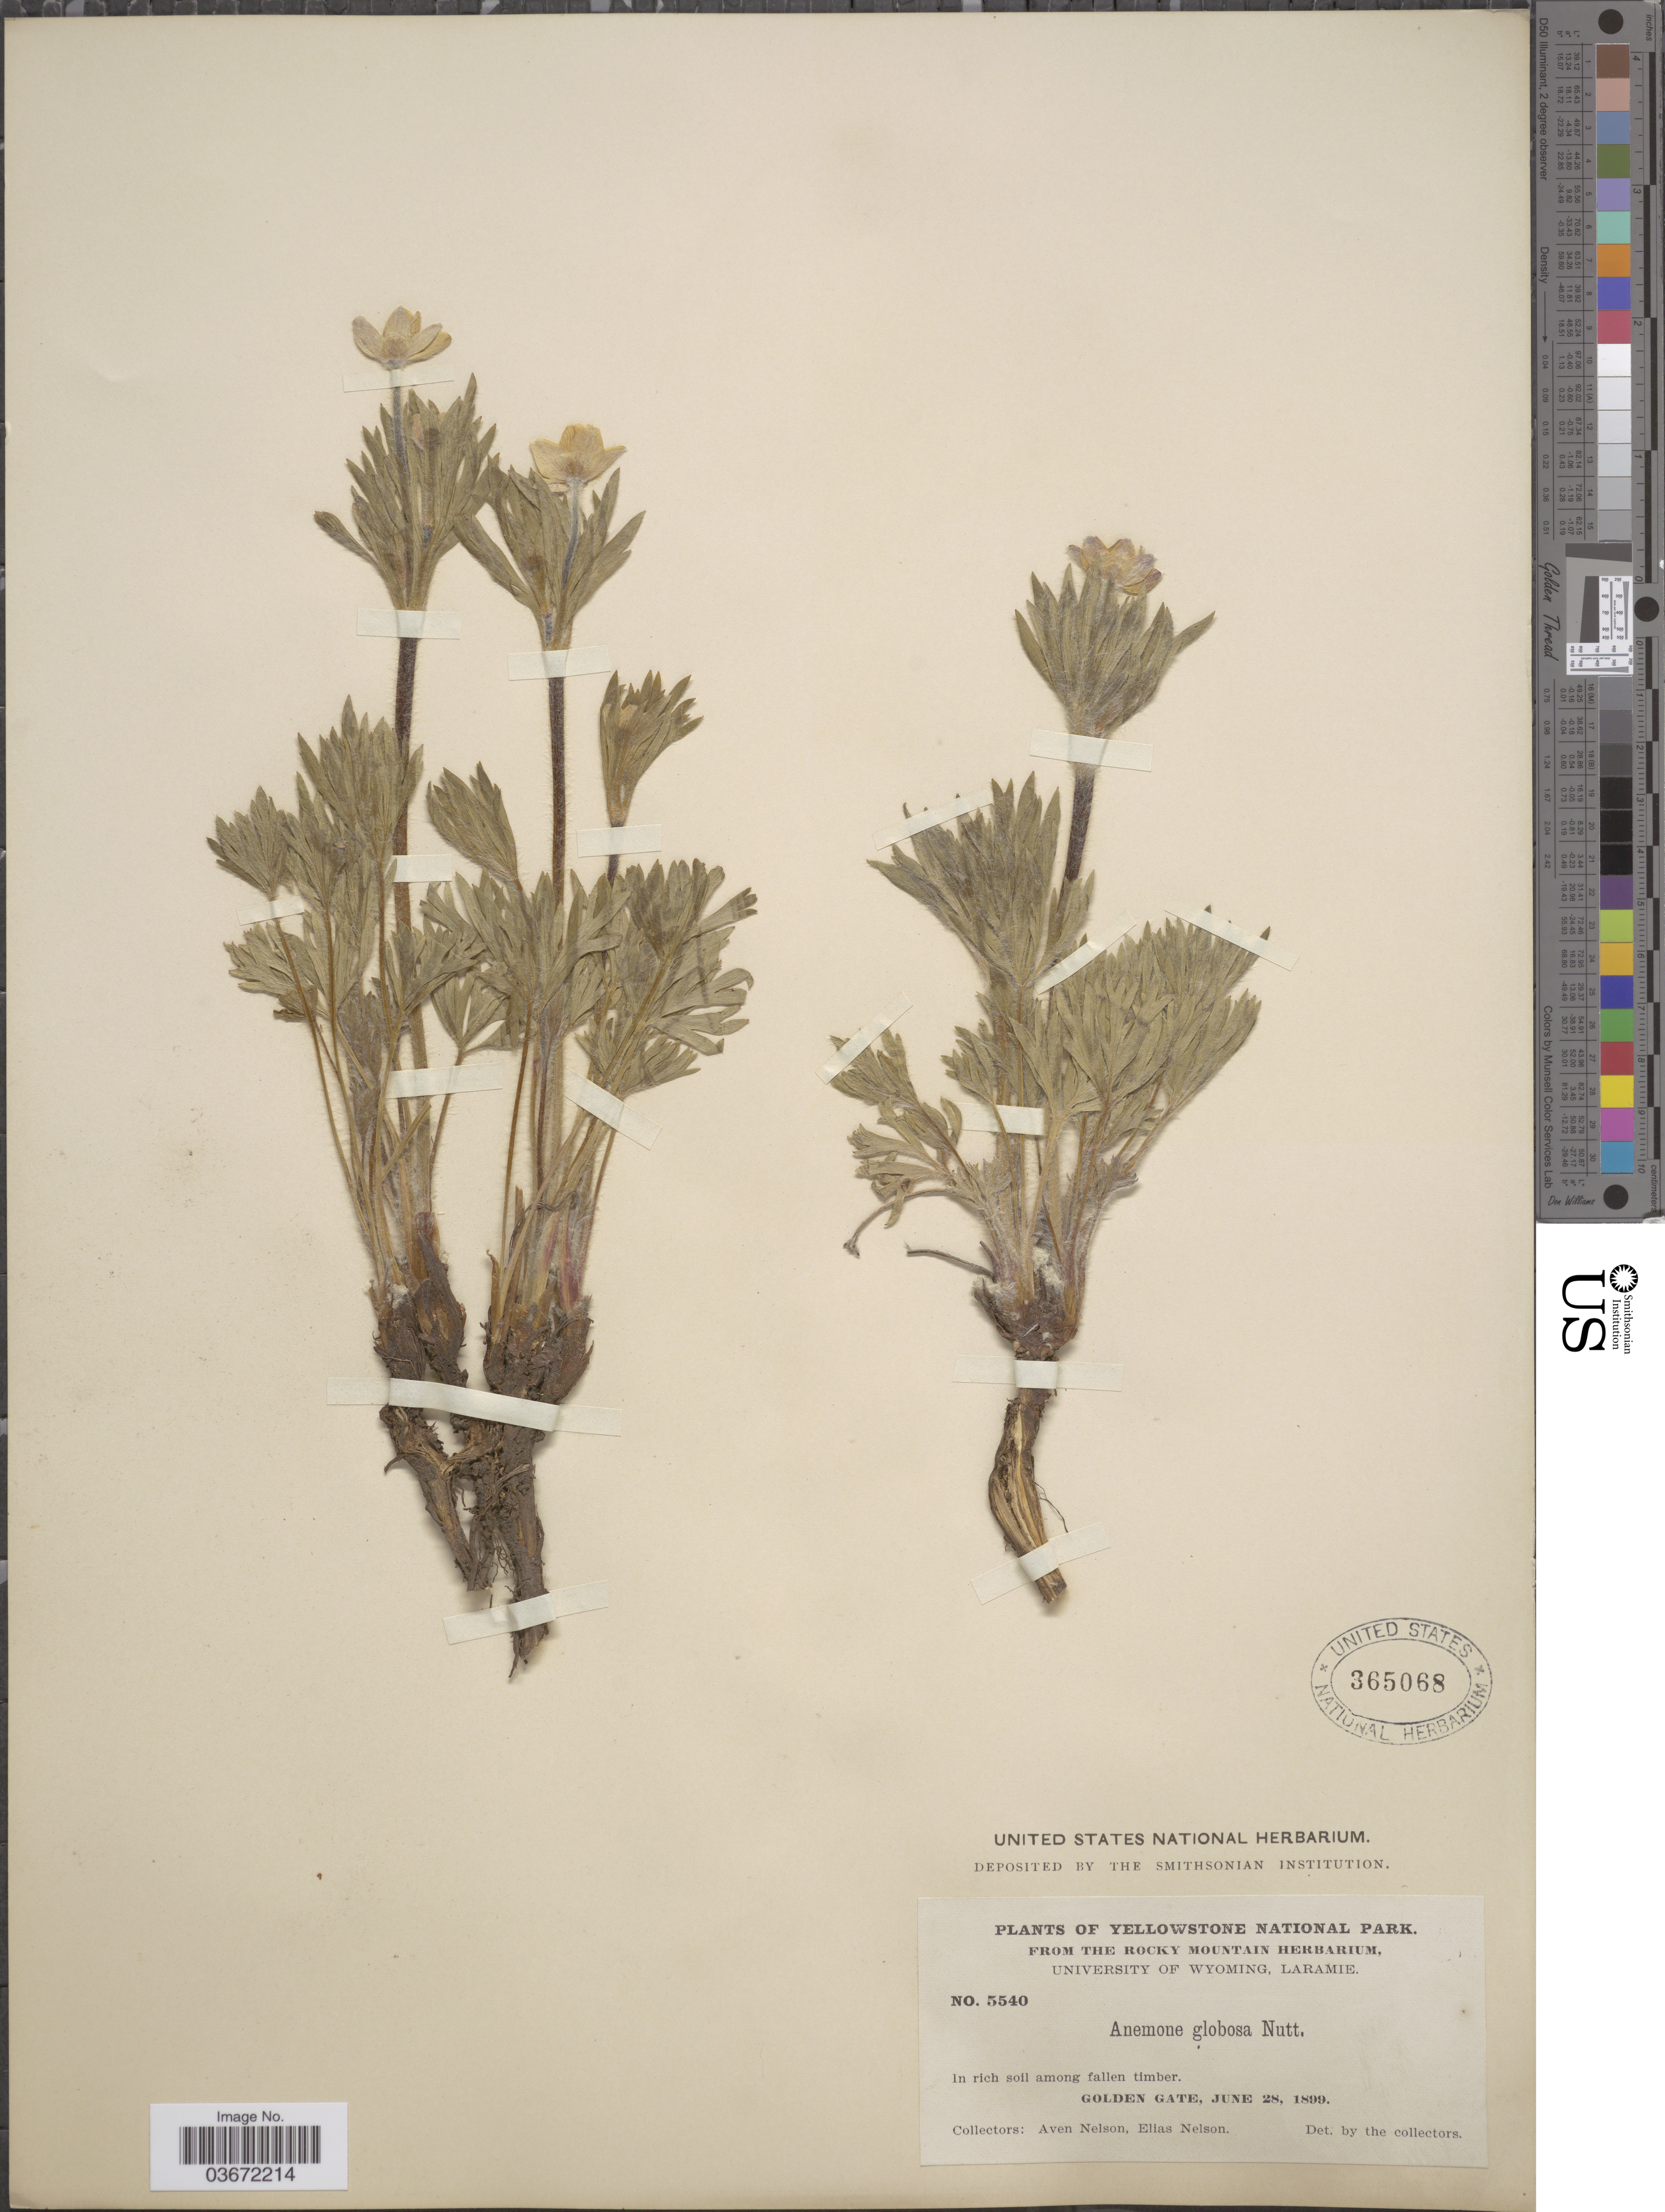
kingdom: Plantae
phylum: Tracheophyta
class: Magnoliopsida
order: Ranunculales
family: Ranunculaceae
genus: Anemone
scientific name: Anemone globosa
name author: (Torr. & A. Gray) Nutt. ex A. Heller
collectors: A. Nelson & E. Nelson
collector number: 5540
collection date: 1899-06-28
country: United States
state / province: Wyoming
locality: Yellowstone National Park. Golden Gate.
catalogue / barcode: US 365068